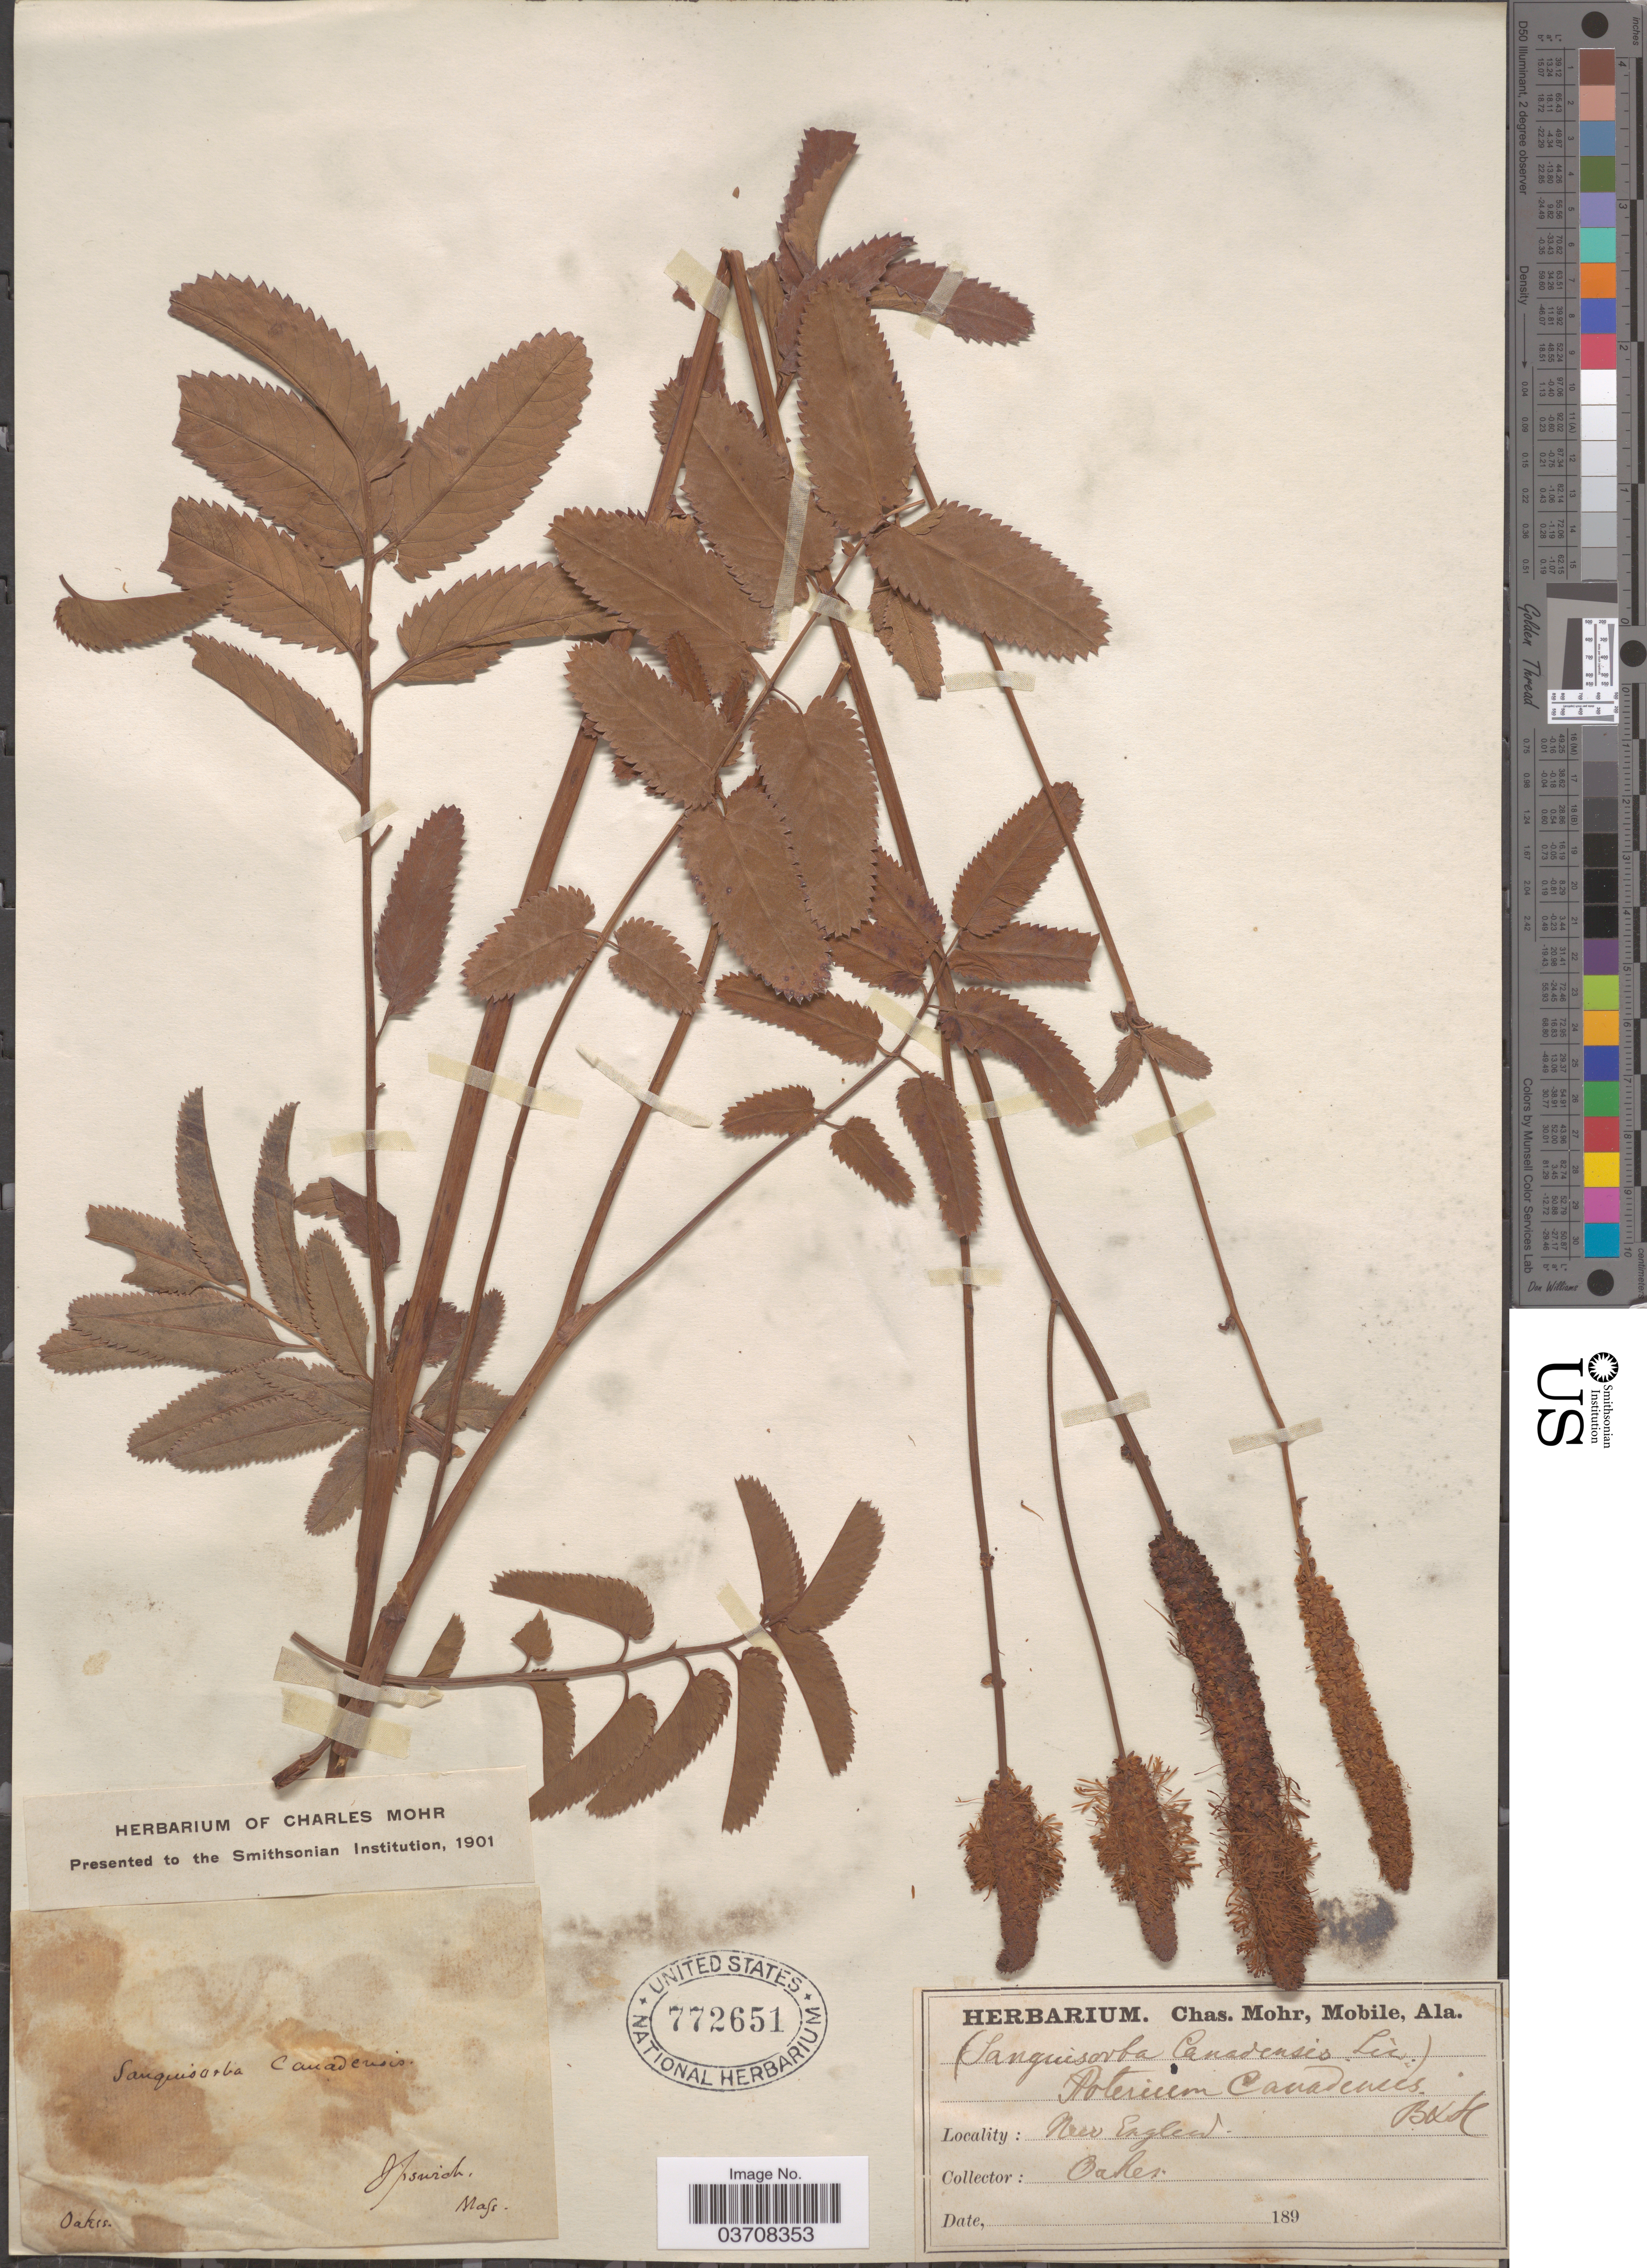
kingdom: Plantae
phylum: Tracheophyta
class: Magnoliopsida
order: Rosales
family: Rosaceae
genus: Sanguisorba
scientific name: Sanguisorba canadensis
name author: L.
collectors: -. Oakes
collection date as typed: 189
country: United States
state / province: Massachusetts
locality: Ipswich. New England.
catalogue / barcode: US 772651